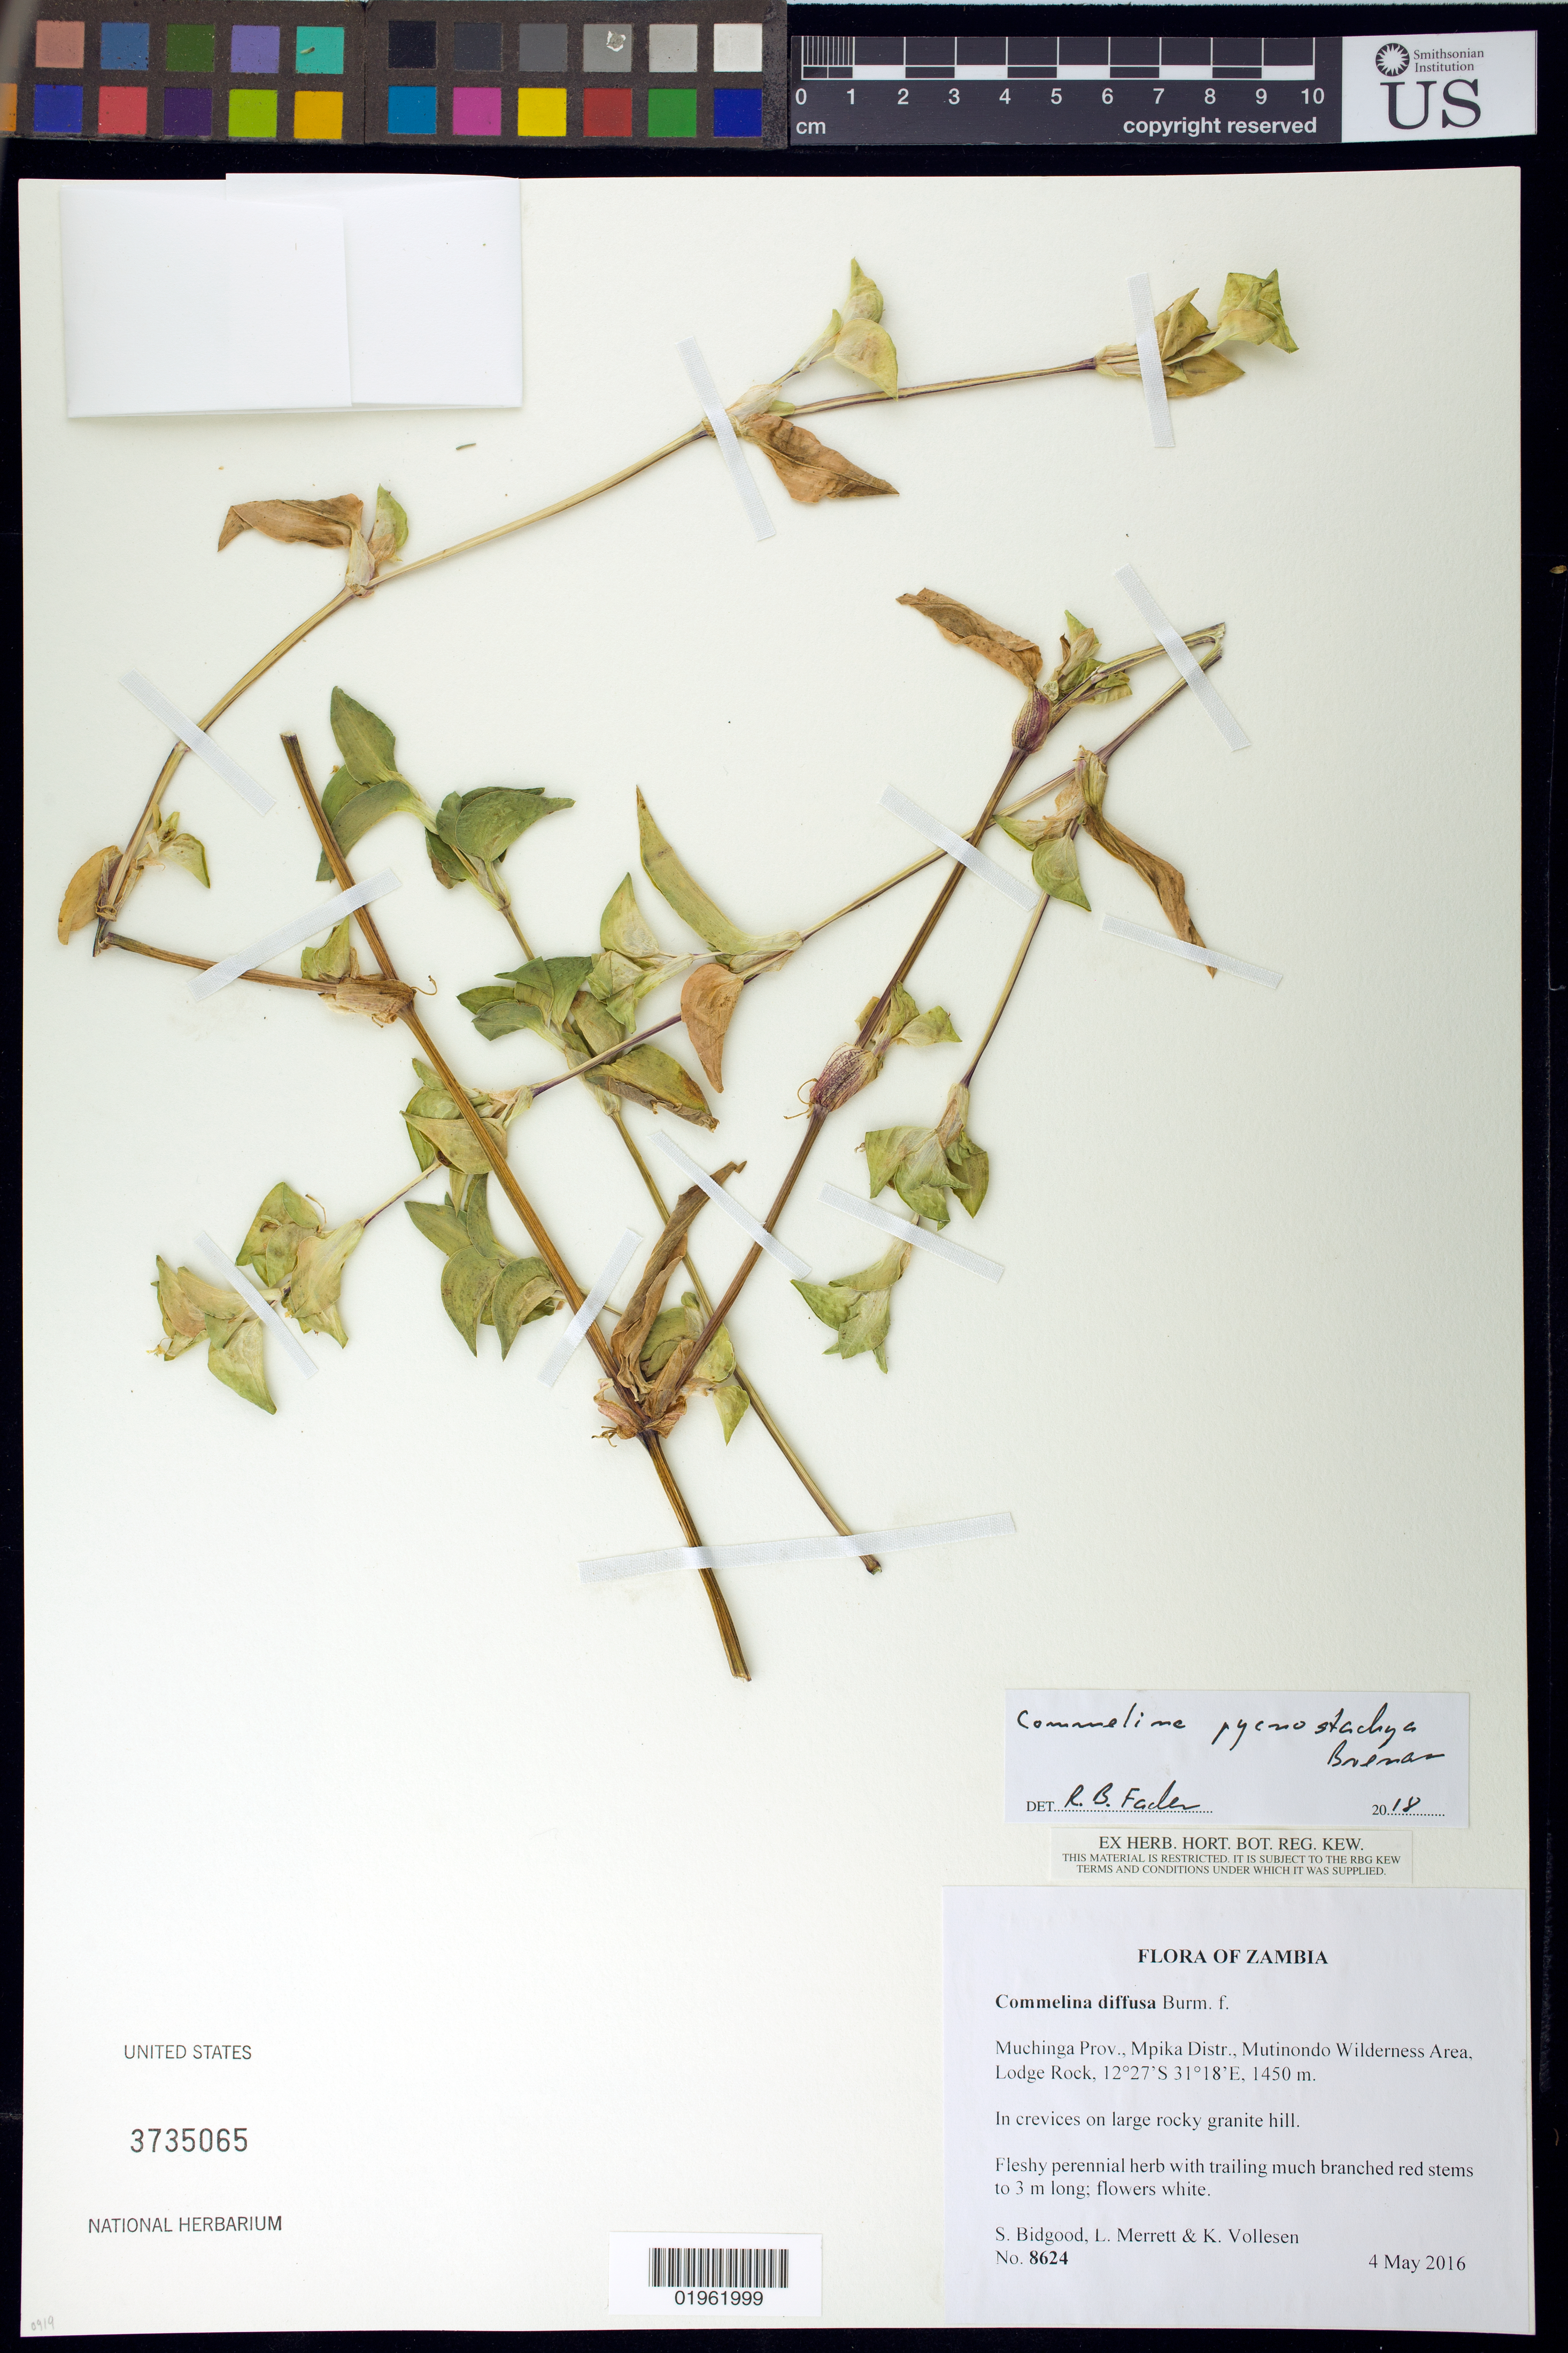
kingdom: Plantae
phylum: Tracheophyta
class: Liliopsida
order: Commelinales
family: Commelinaceae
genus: Commelina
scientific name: Commelina pycnospatha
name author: Brenan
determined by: Faden, Robert B., (US), Smithsonian Institution - National Museum of Natural History (UNITED STATES)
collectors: S. Bidgood et al.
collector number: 8624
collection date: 2016-05-04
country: Zambia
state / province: Muchinga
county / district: Mpika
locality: Mutinondo Wilderness Area, Lodge Rock.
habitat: In crevices on large rocky granite hill.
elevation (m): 1450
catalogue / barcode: US 3735065